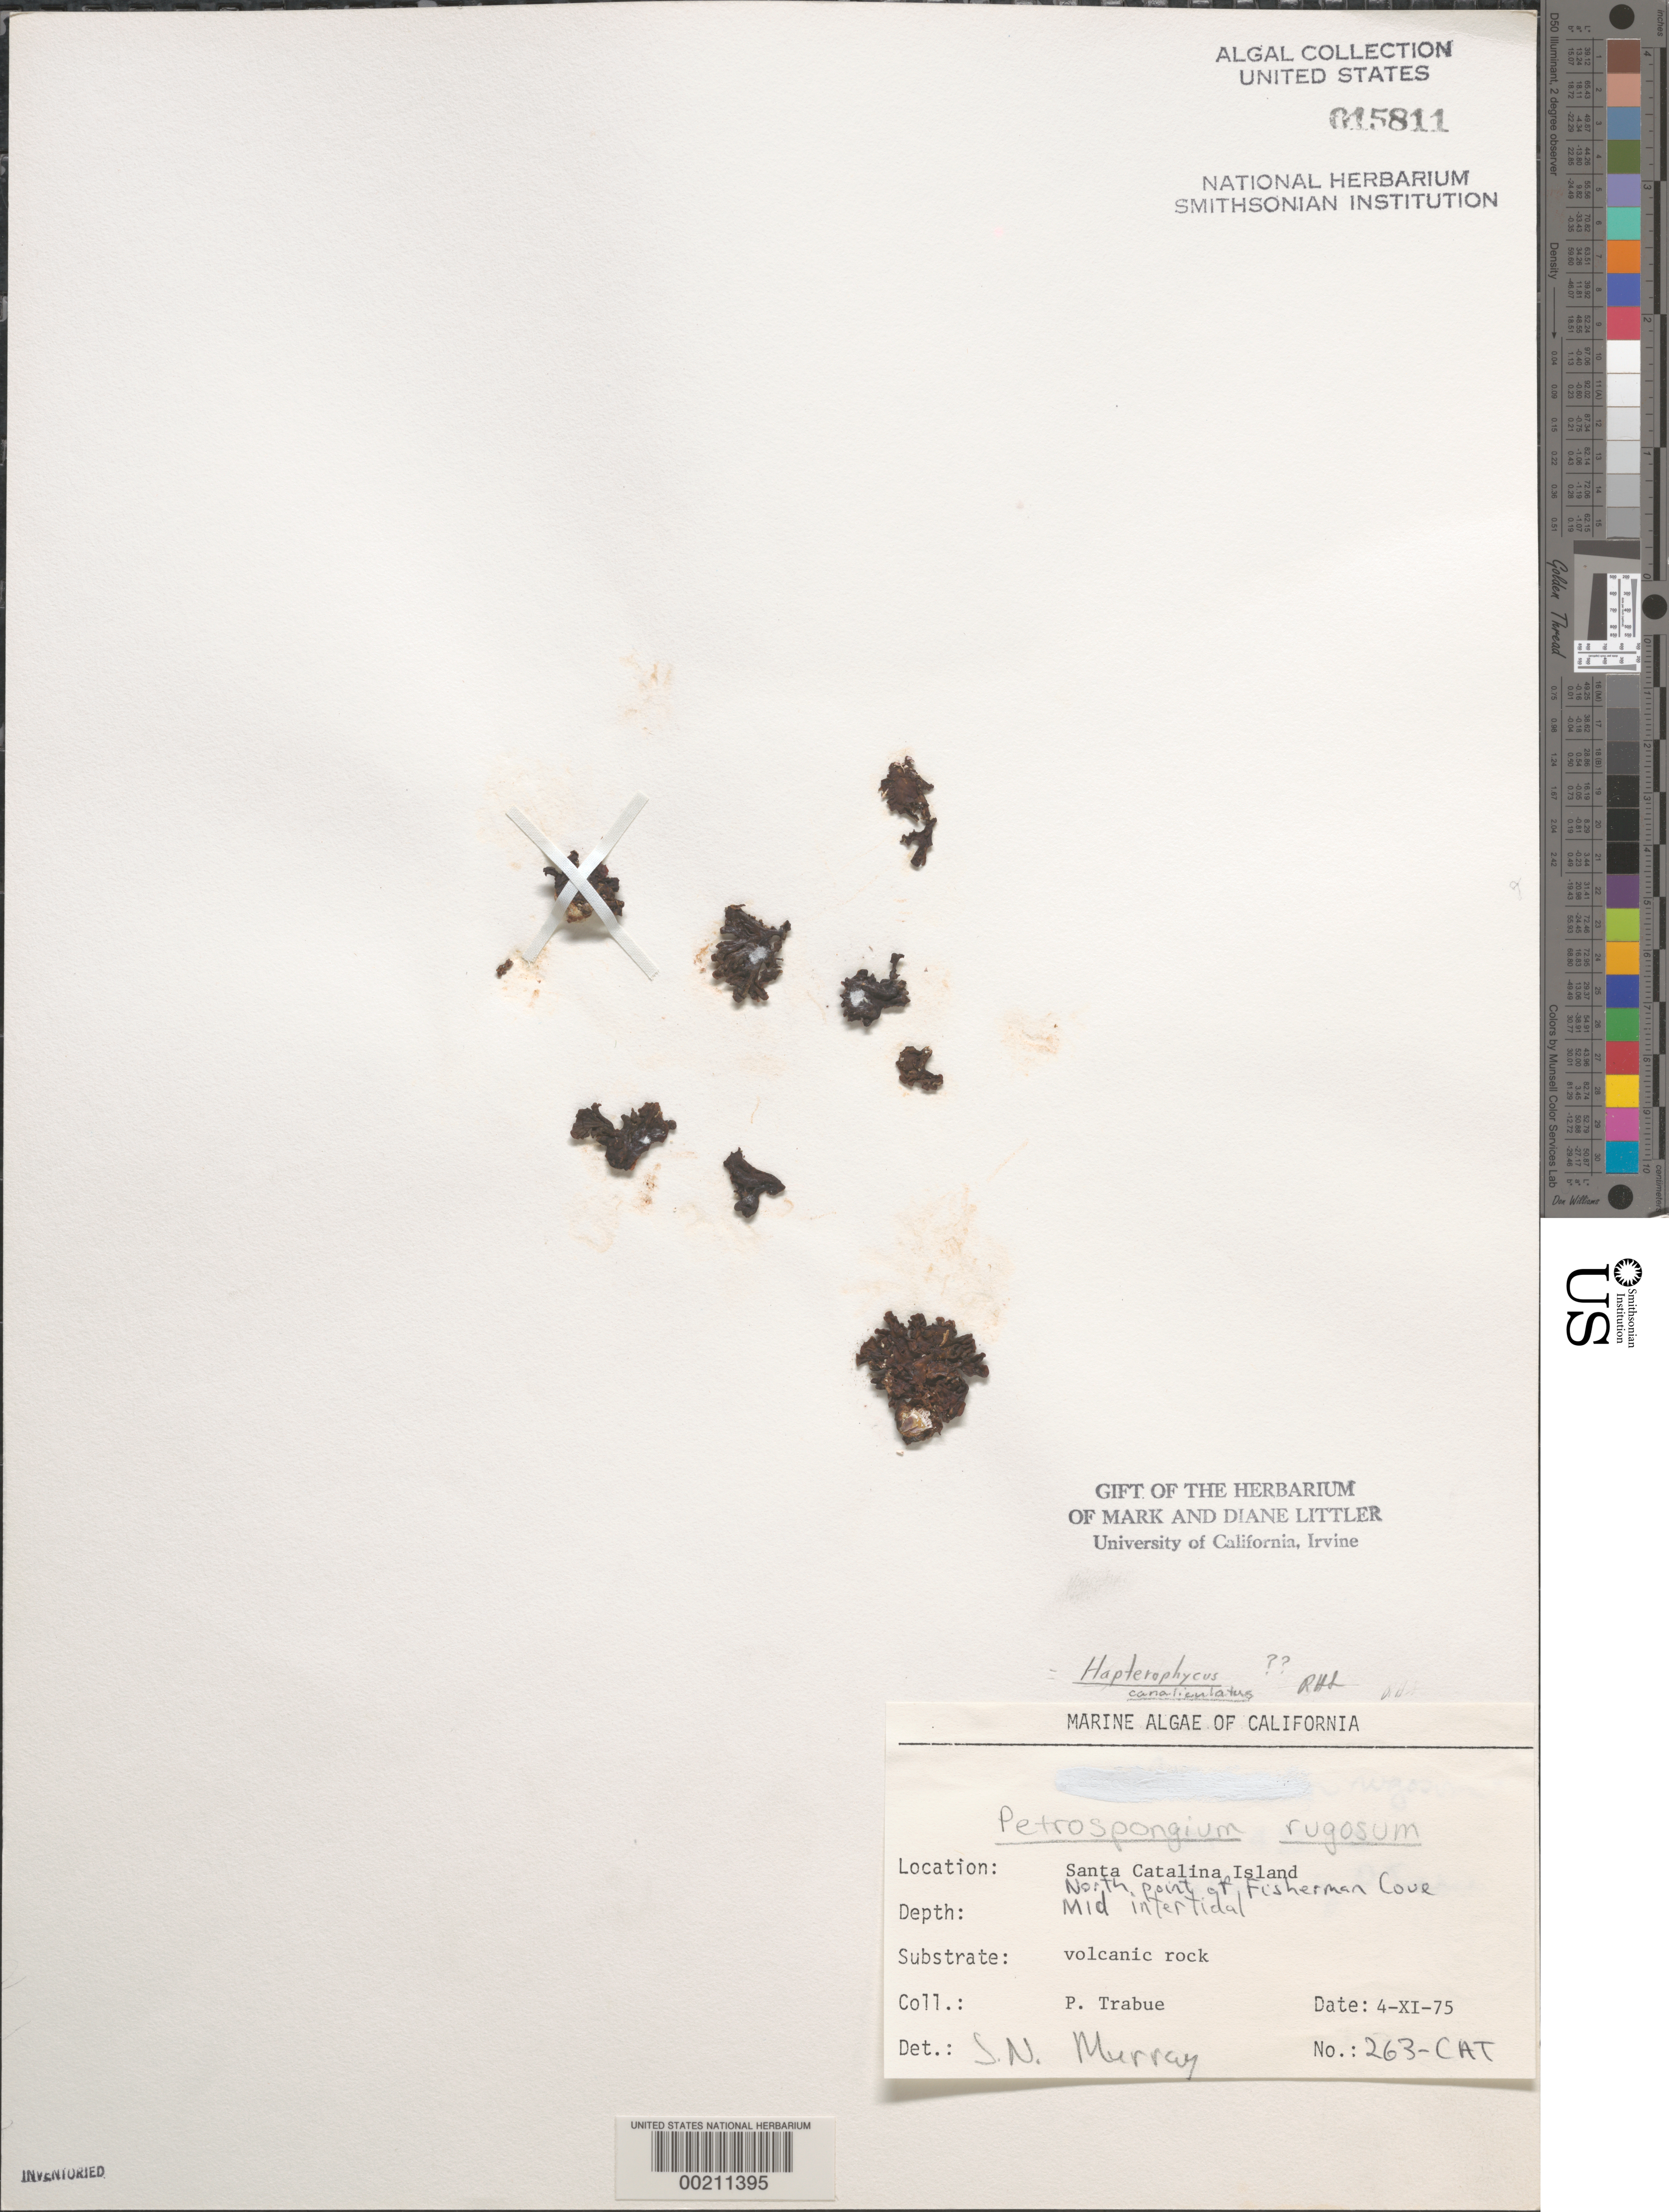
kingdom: Chromista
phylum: Ochrophyta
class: Phaeophyceae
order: Ralfsiales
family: Ralfsiaceae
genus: Hapterophycus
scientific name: Hapterophycus canaliculatus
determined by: Murray, S. N.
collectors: P. J. Trabue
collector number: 263-cat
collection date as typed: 04 Nov 1975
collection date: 1975-11-04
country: United States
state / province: California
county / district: Los Angeles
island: Santa Catalina Island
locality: Fishermen Cove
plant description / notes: BLM-SOCALBIGHT Rocky Intertidal Survey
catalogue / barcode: US 15811